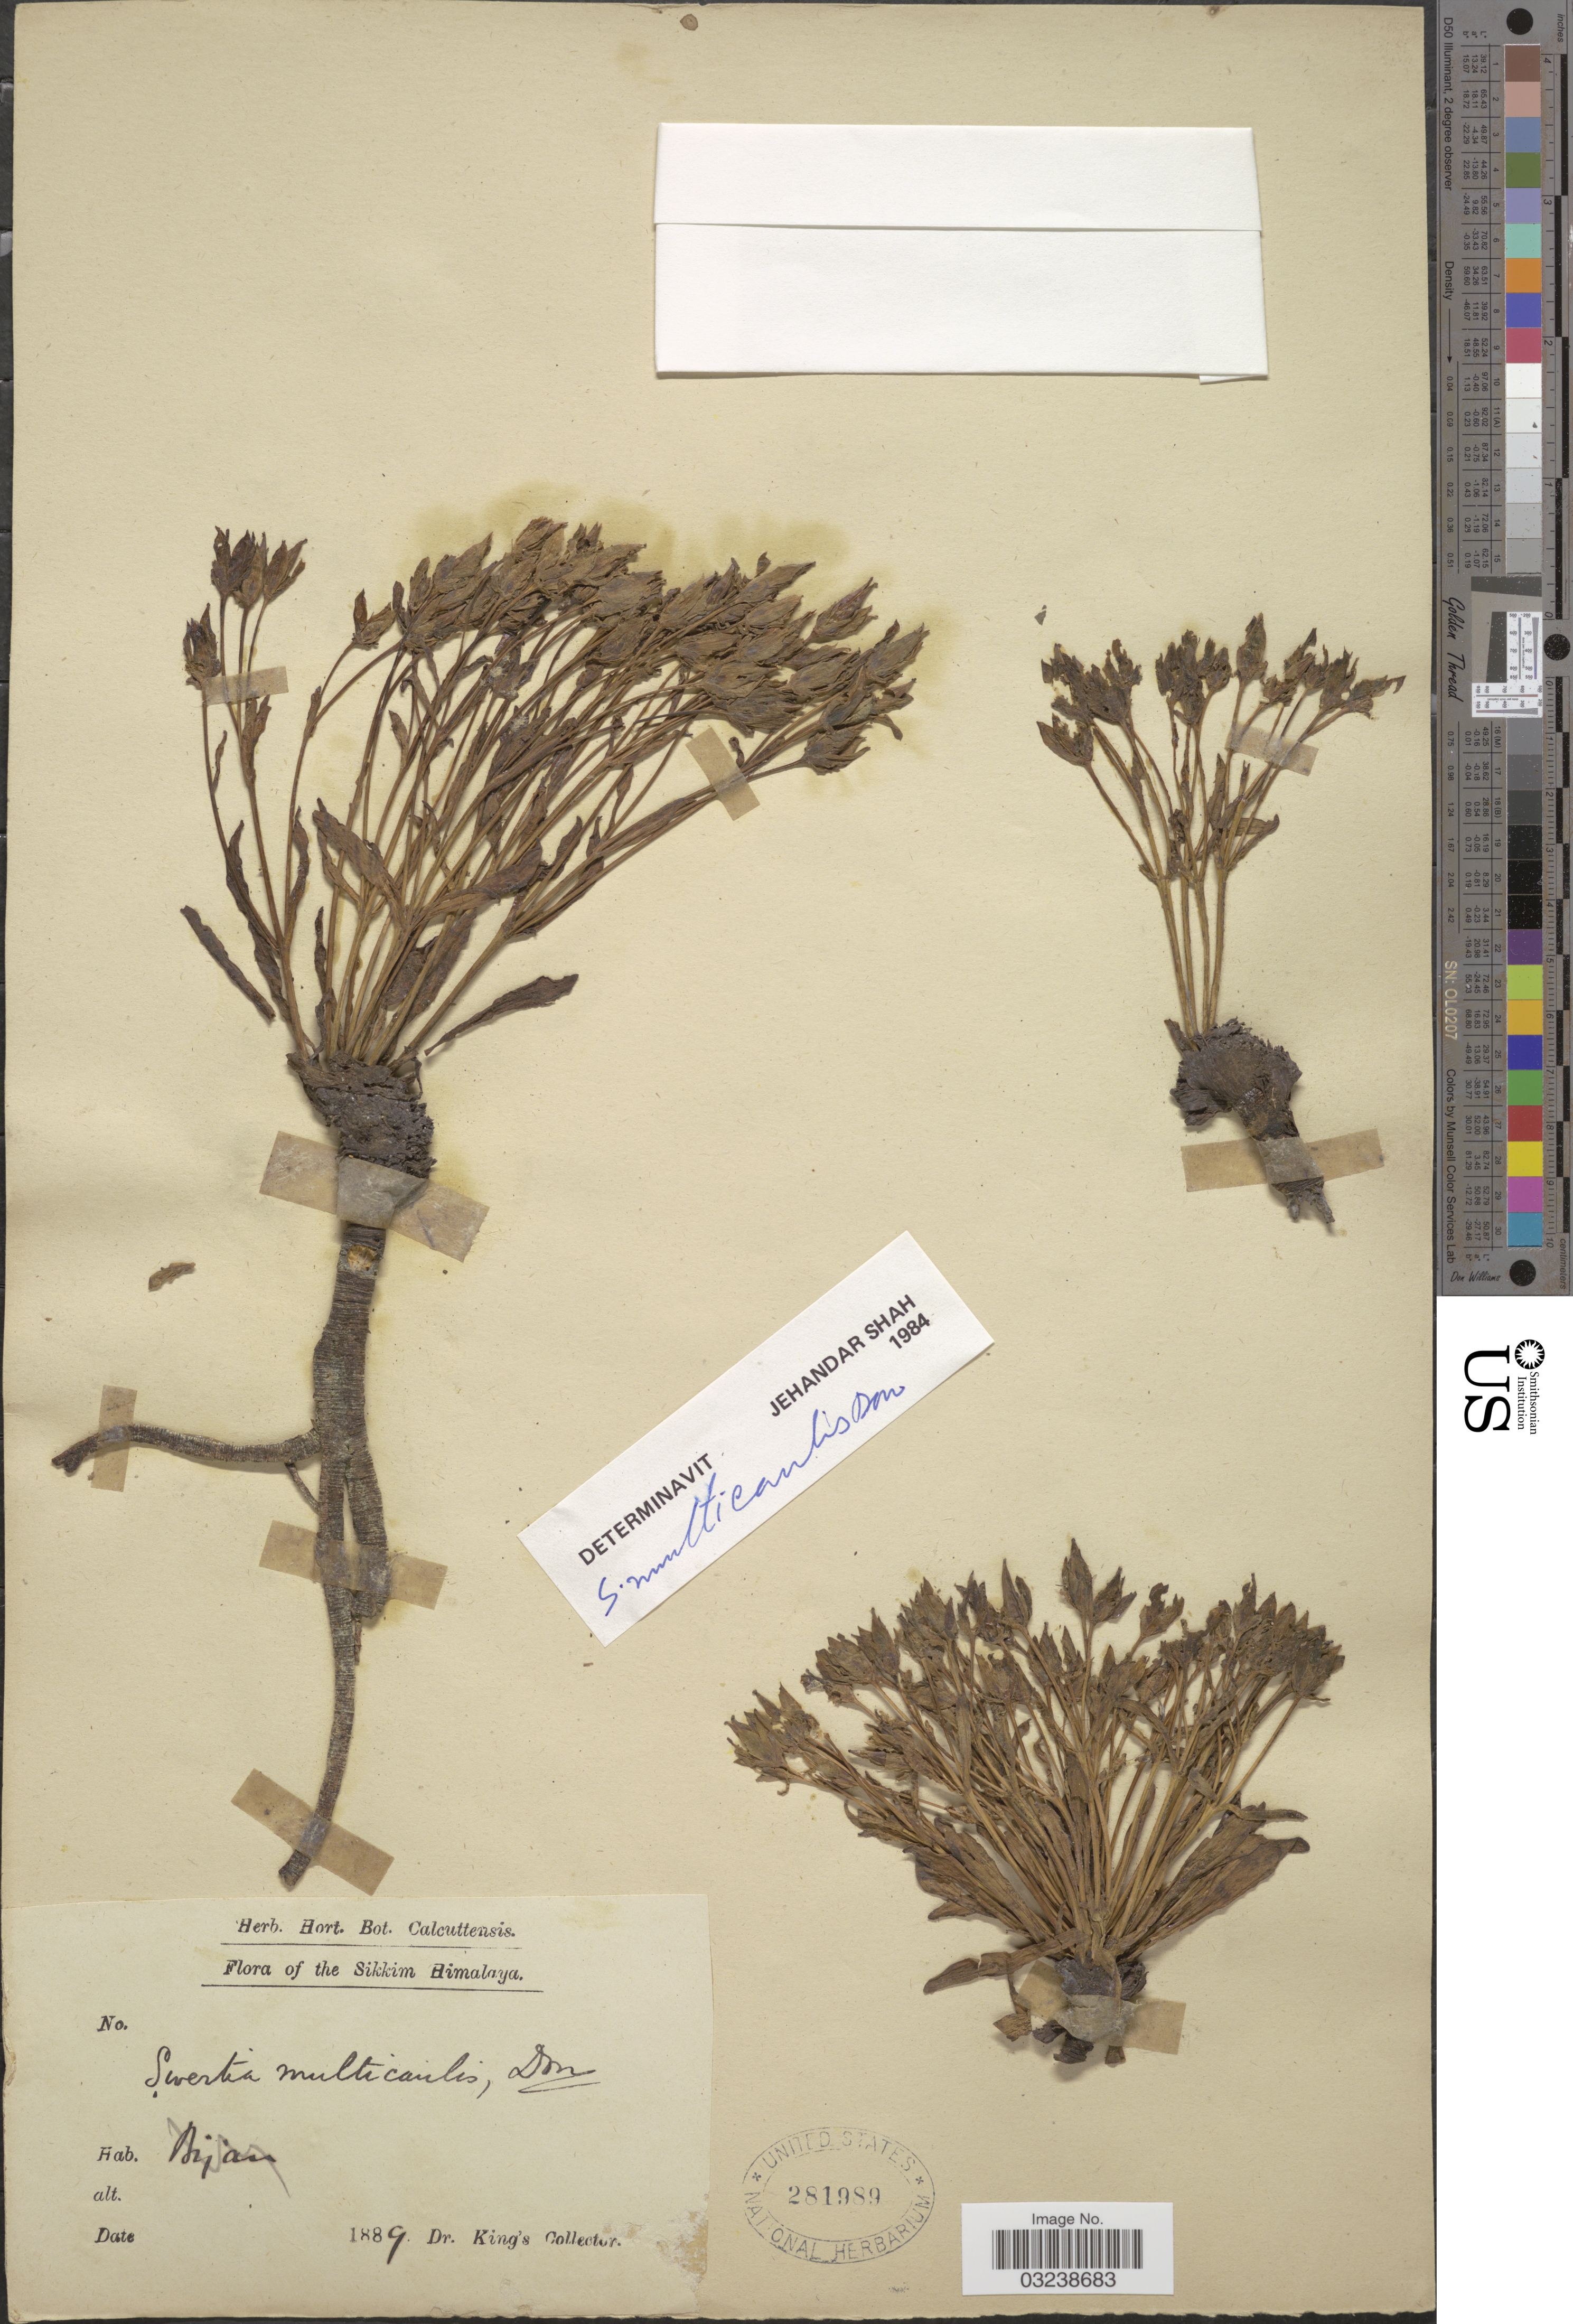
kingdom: Plantae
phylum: Tracheophyta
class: Magnoliopsida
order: Gentianales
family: Gentianaceae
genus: Swertia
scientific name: Swertia multicaulis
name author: D. Don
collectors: Dr. King's collector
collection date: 1889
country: India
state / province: Sikkim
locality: Sikkim Himalaya.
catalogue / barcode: US 281989